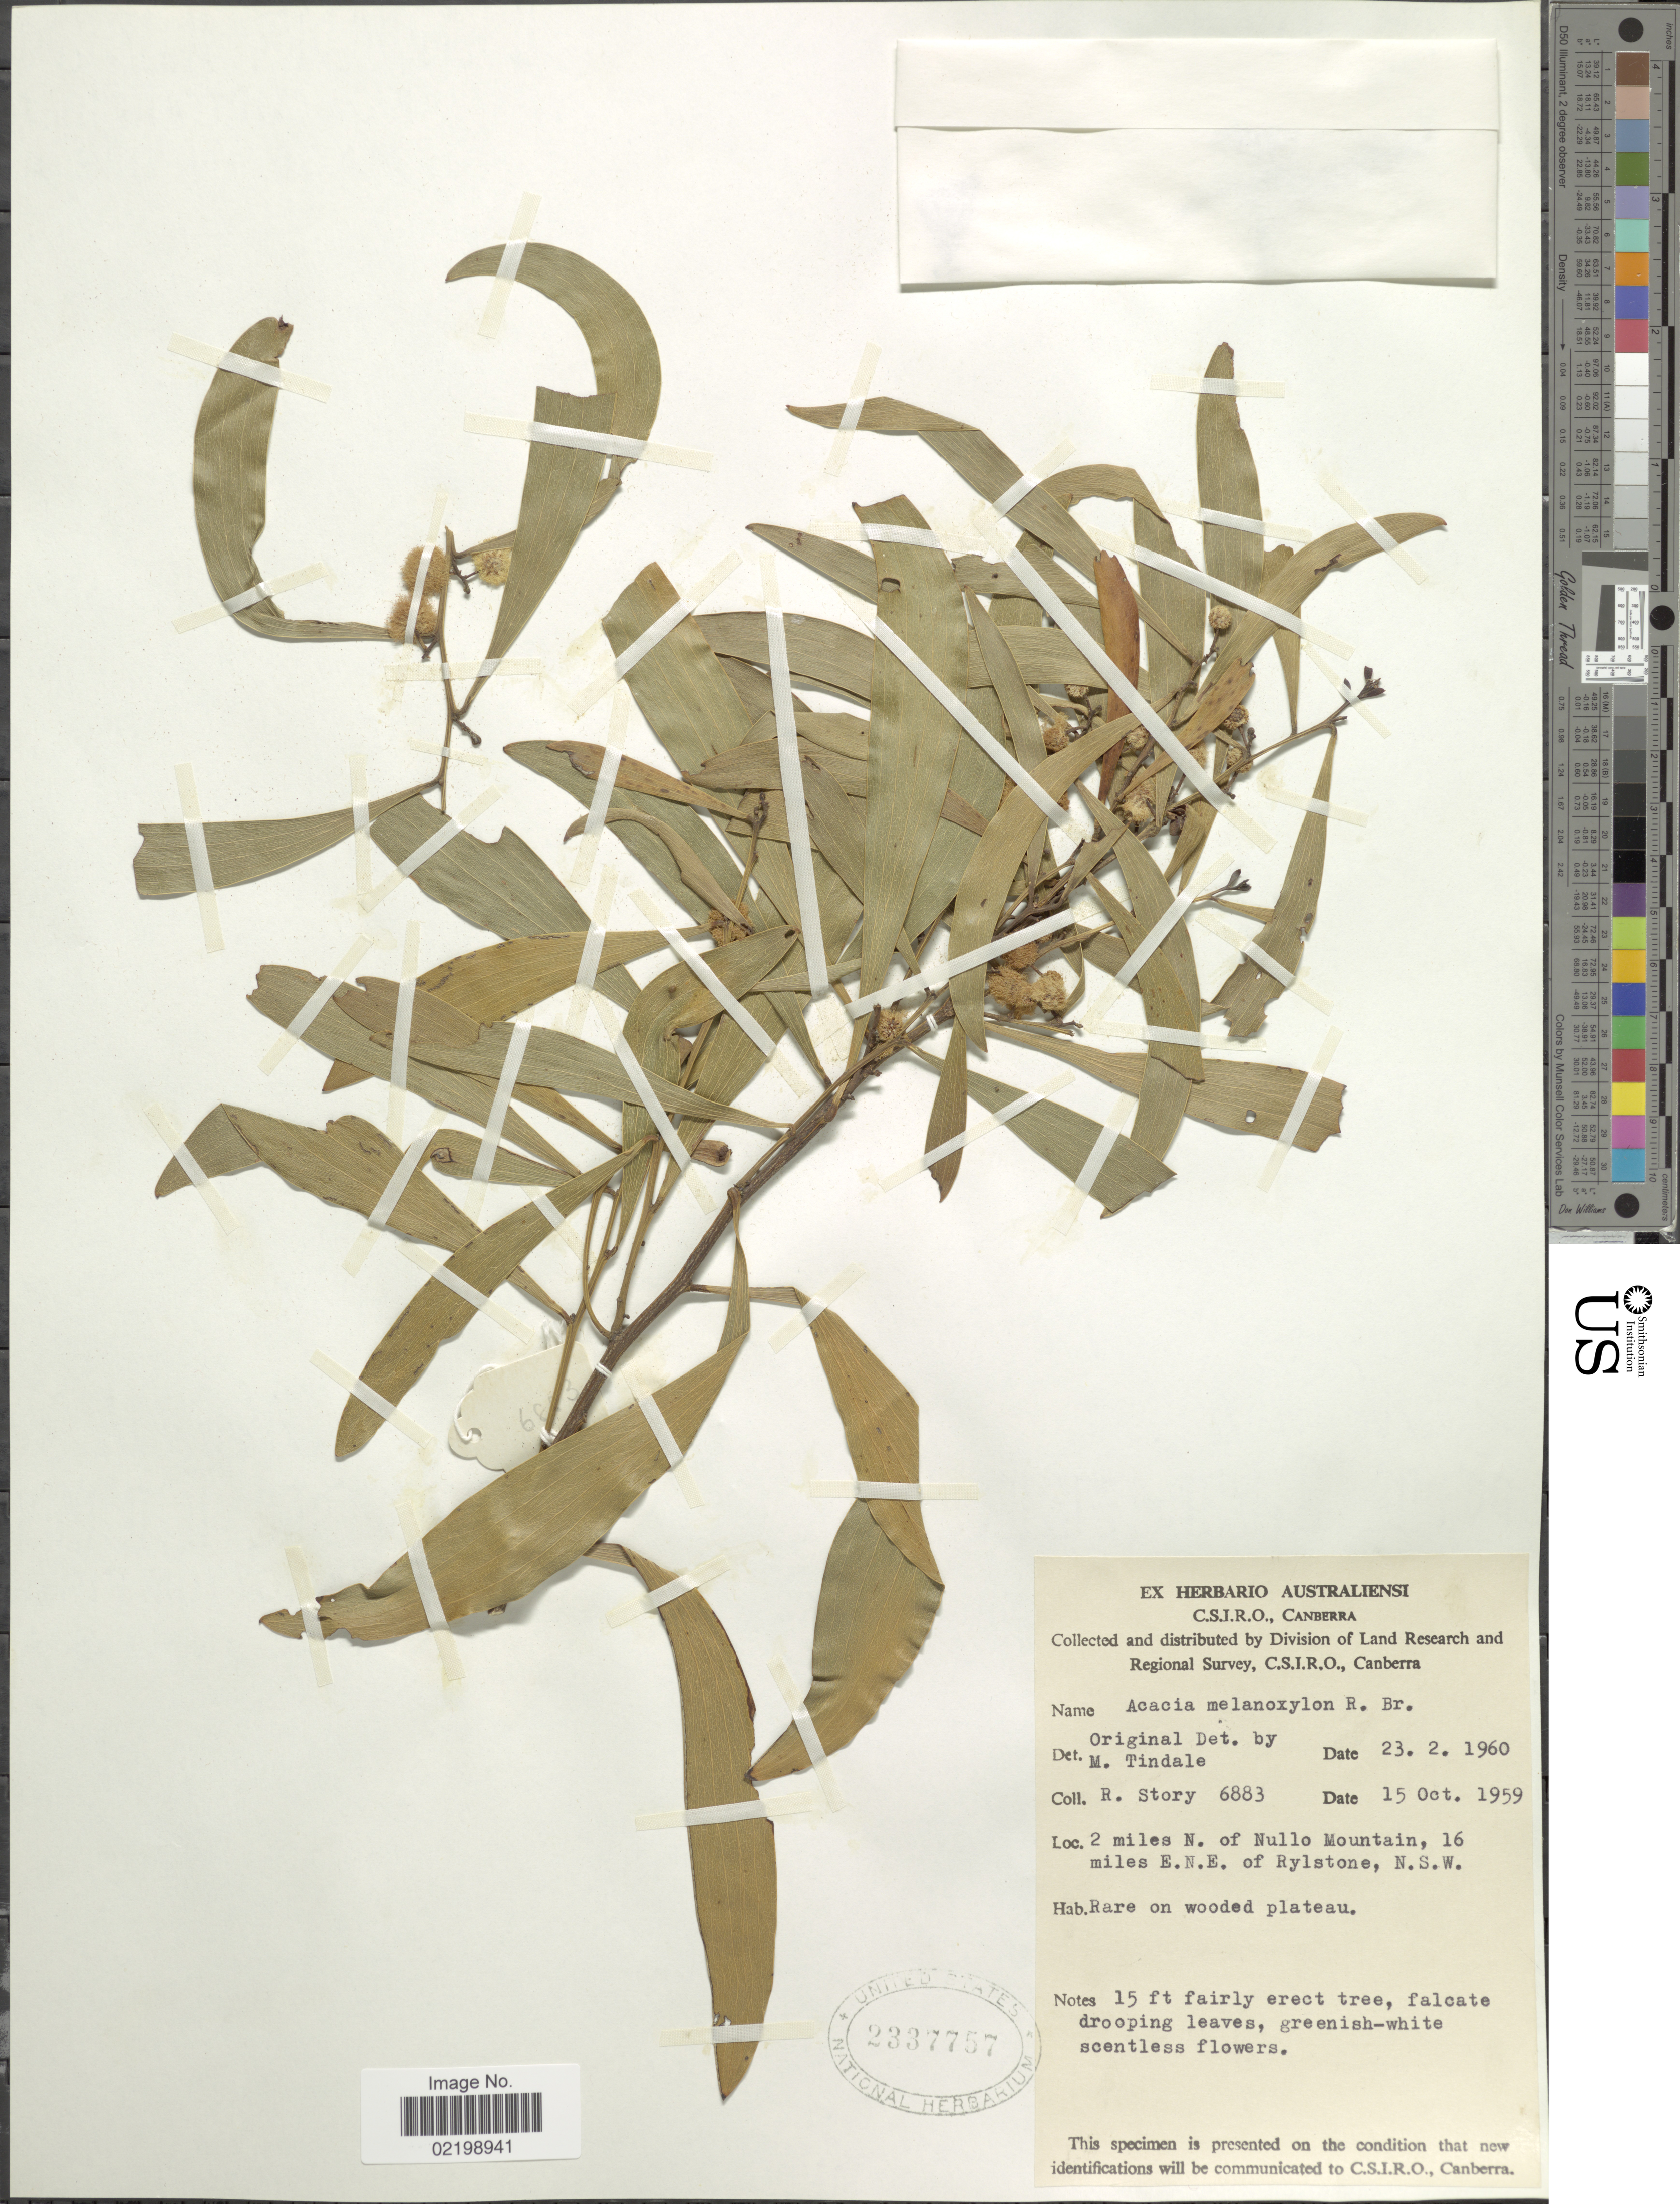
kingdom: Plantae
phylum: Tracheophyta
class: Magnoliopsida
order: Fabales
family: Fabaceae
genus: Acacia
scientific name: Acacia melanoxylon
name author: R. Br.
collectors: R. Story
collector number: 6883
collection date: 1959-10-15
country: Australia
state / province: New South Wales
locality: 2miles N. of Nullo Mountain, 16 miles E.N.E. of Rylstone, N.S.W.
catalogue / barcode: US 2337757